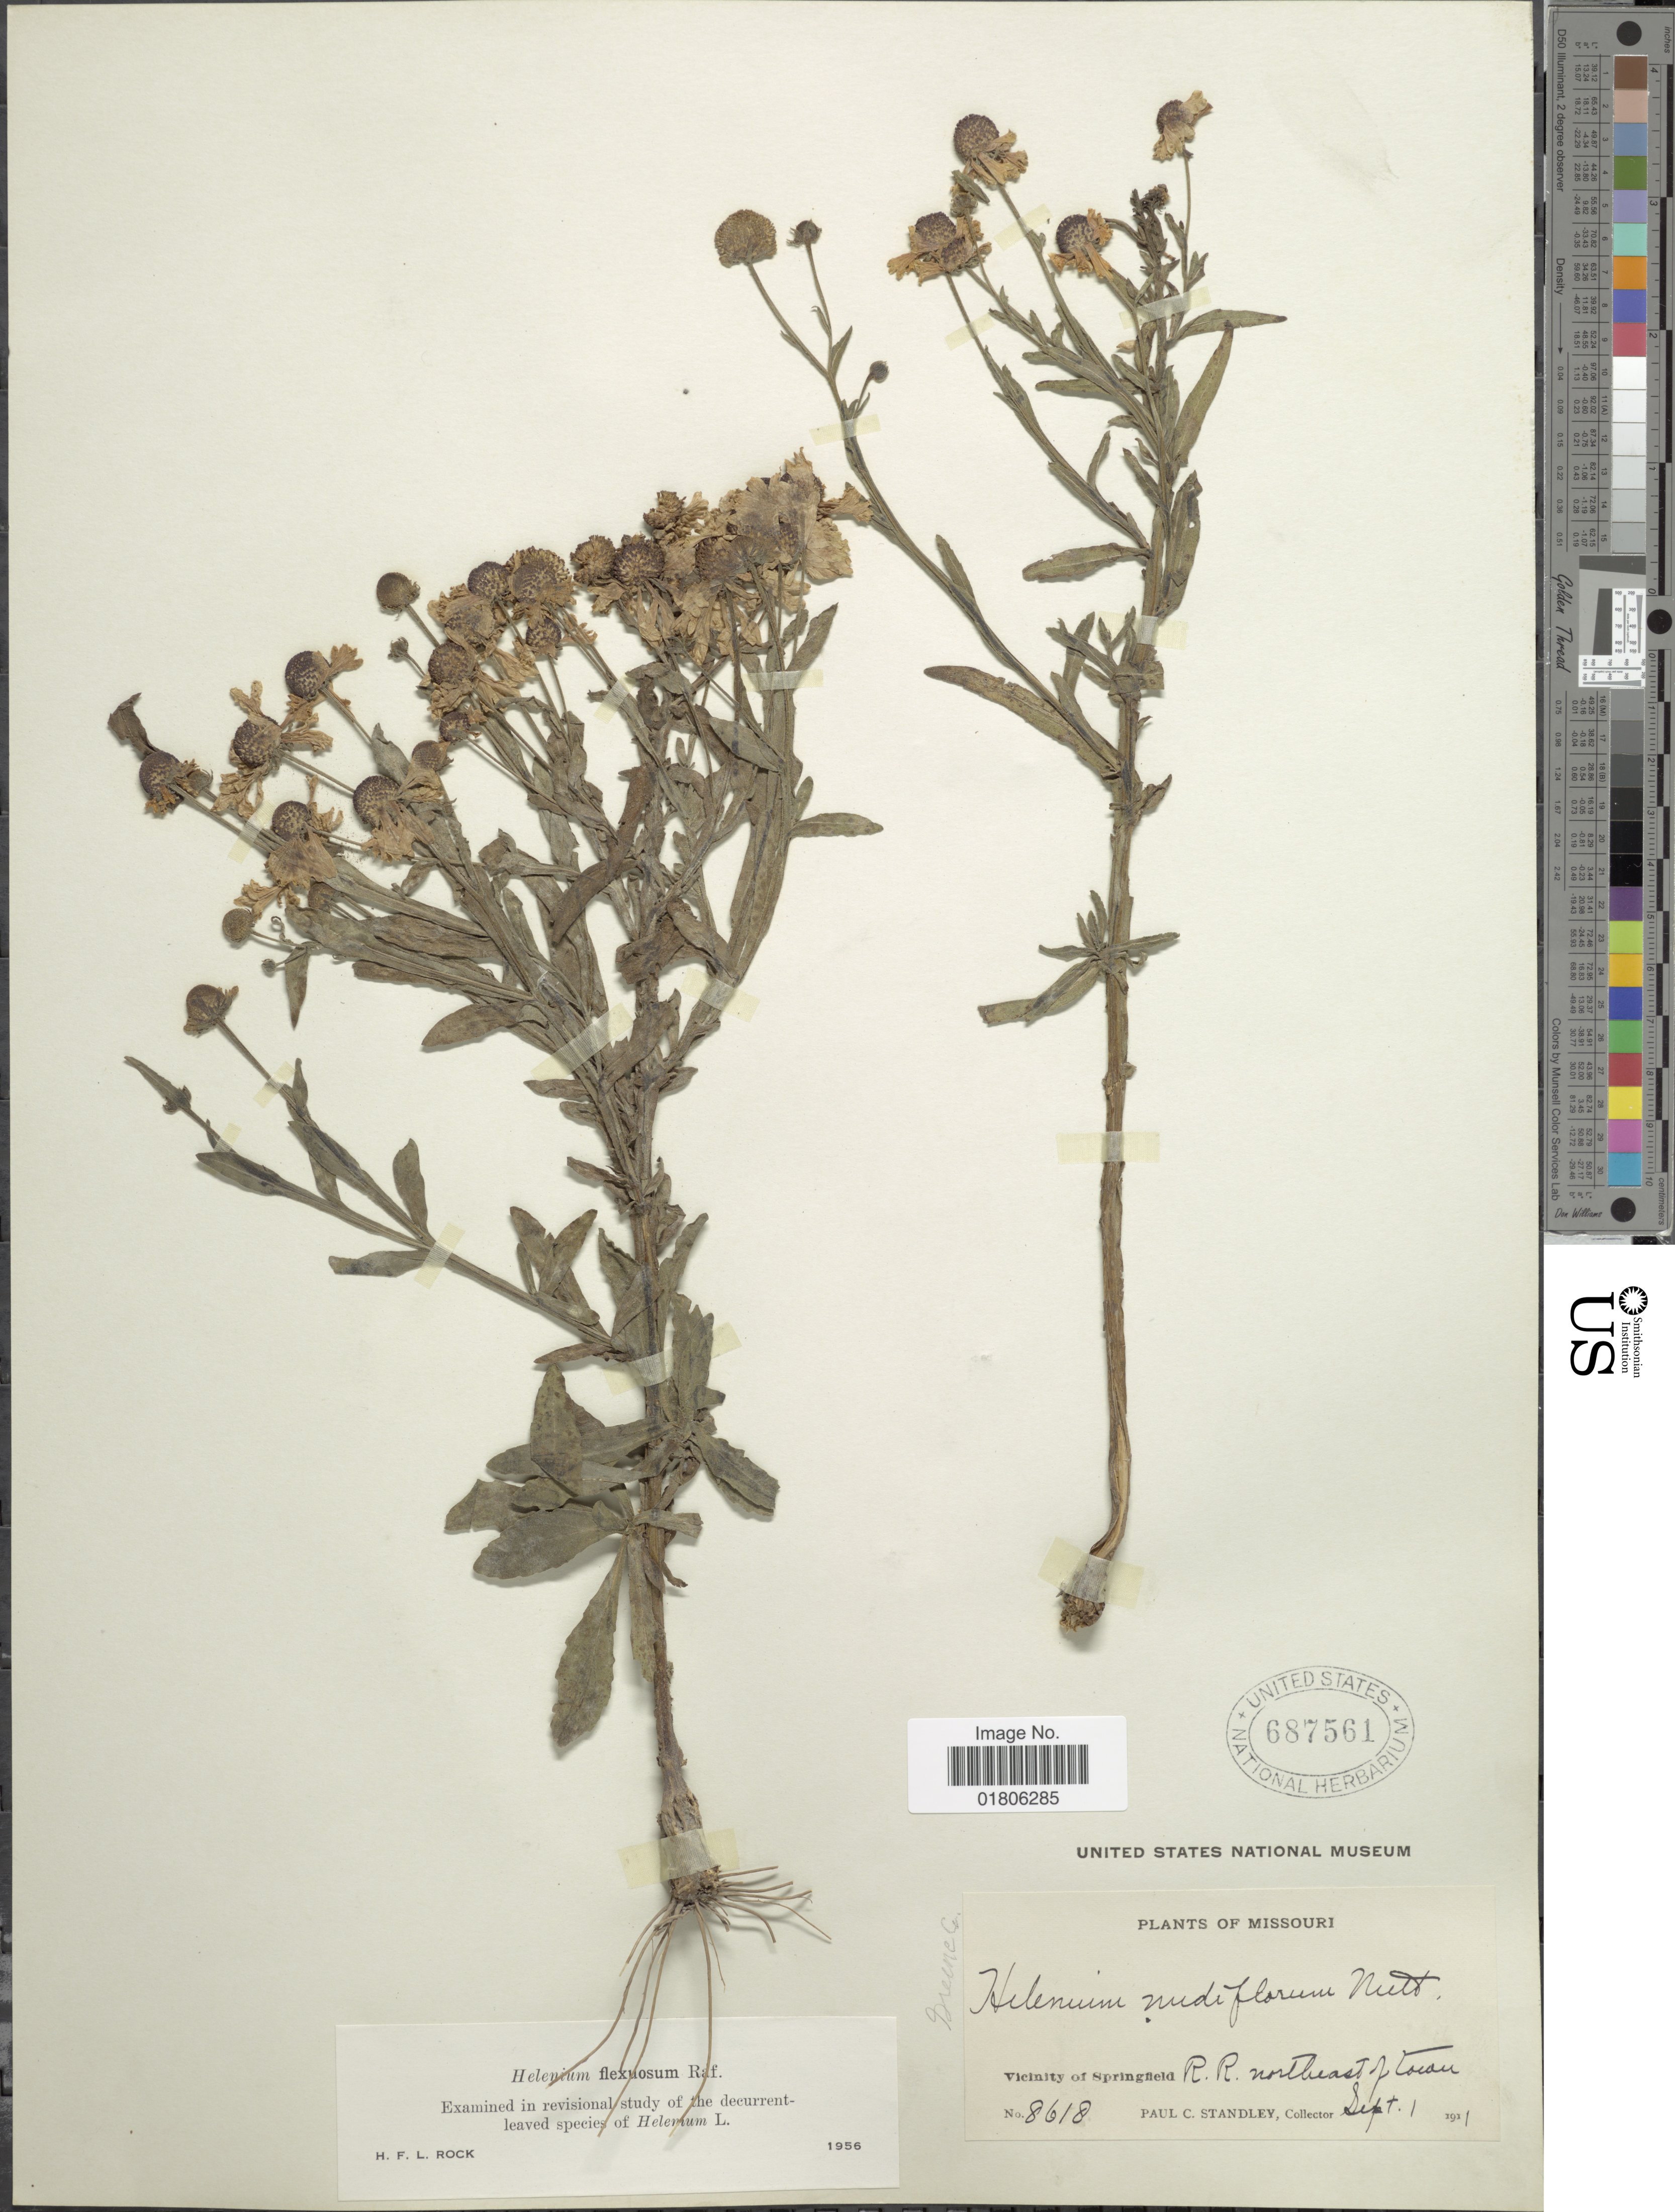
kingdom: Plantae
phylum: Tracheophyta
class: Magnoliopsida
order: Asterales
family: Asteraceae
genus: Helenium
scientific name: Helenium flexuosum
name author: Raf.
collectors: P. C. Standley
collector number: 8618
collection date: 1911-09-01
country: United States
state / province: Missouri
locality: Vicinity of Springfield R.R. northeast of town. Greene Co.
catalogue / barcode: US 687561